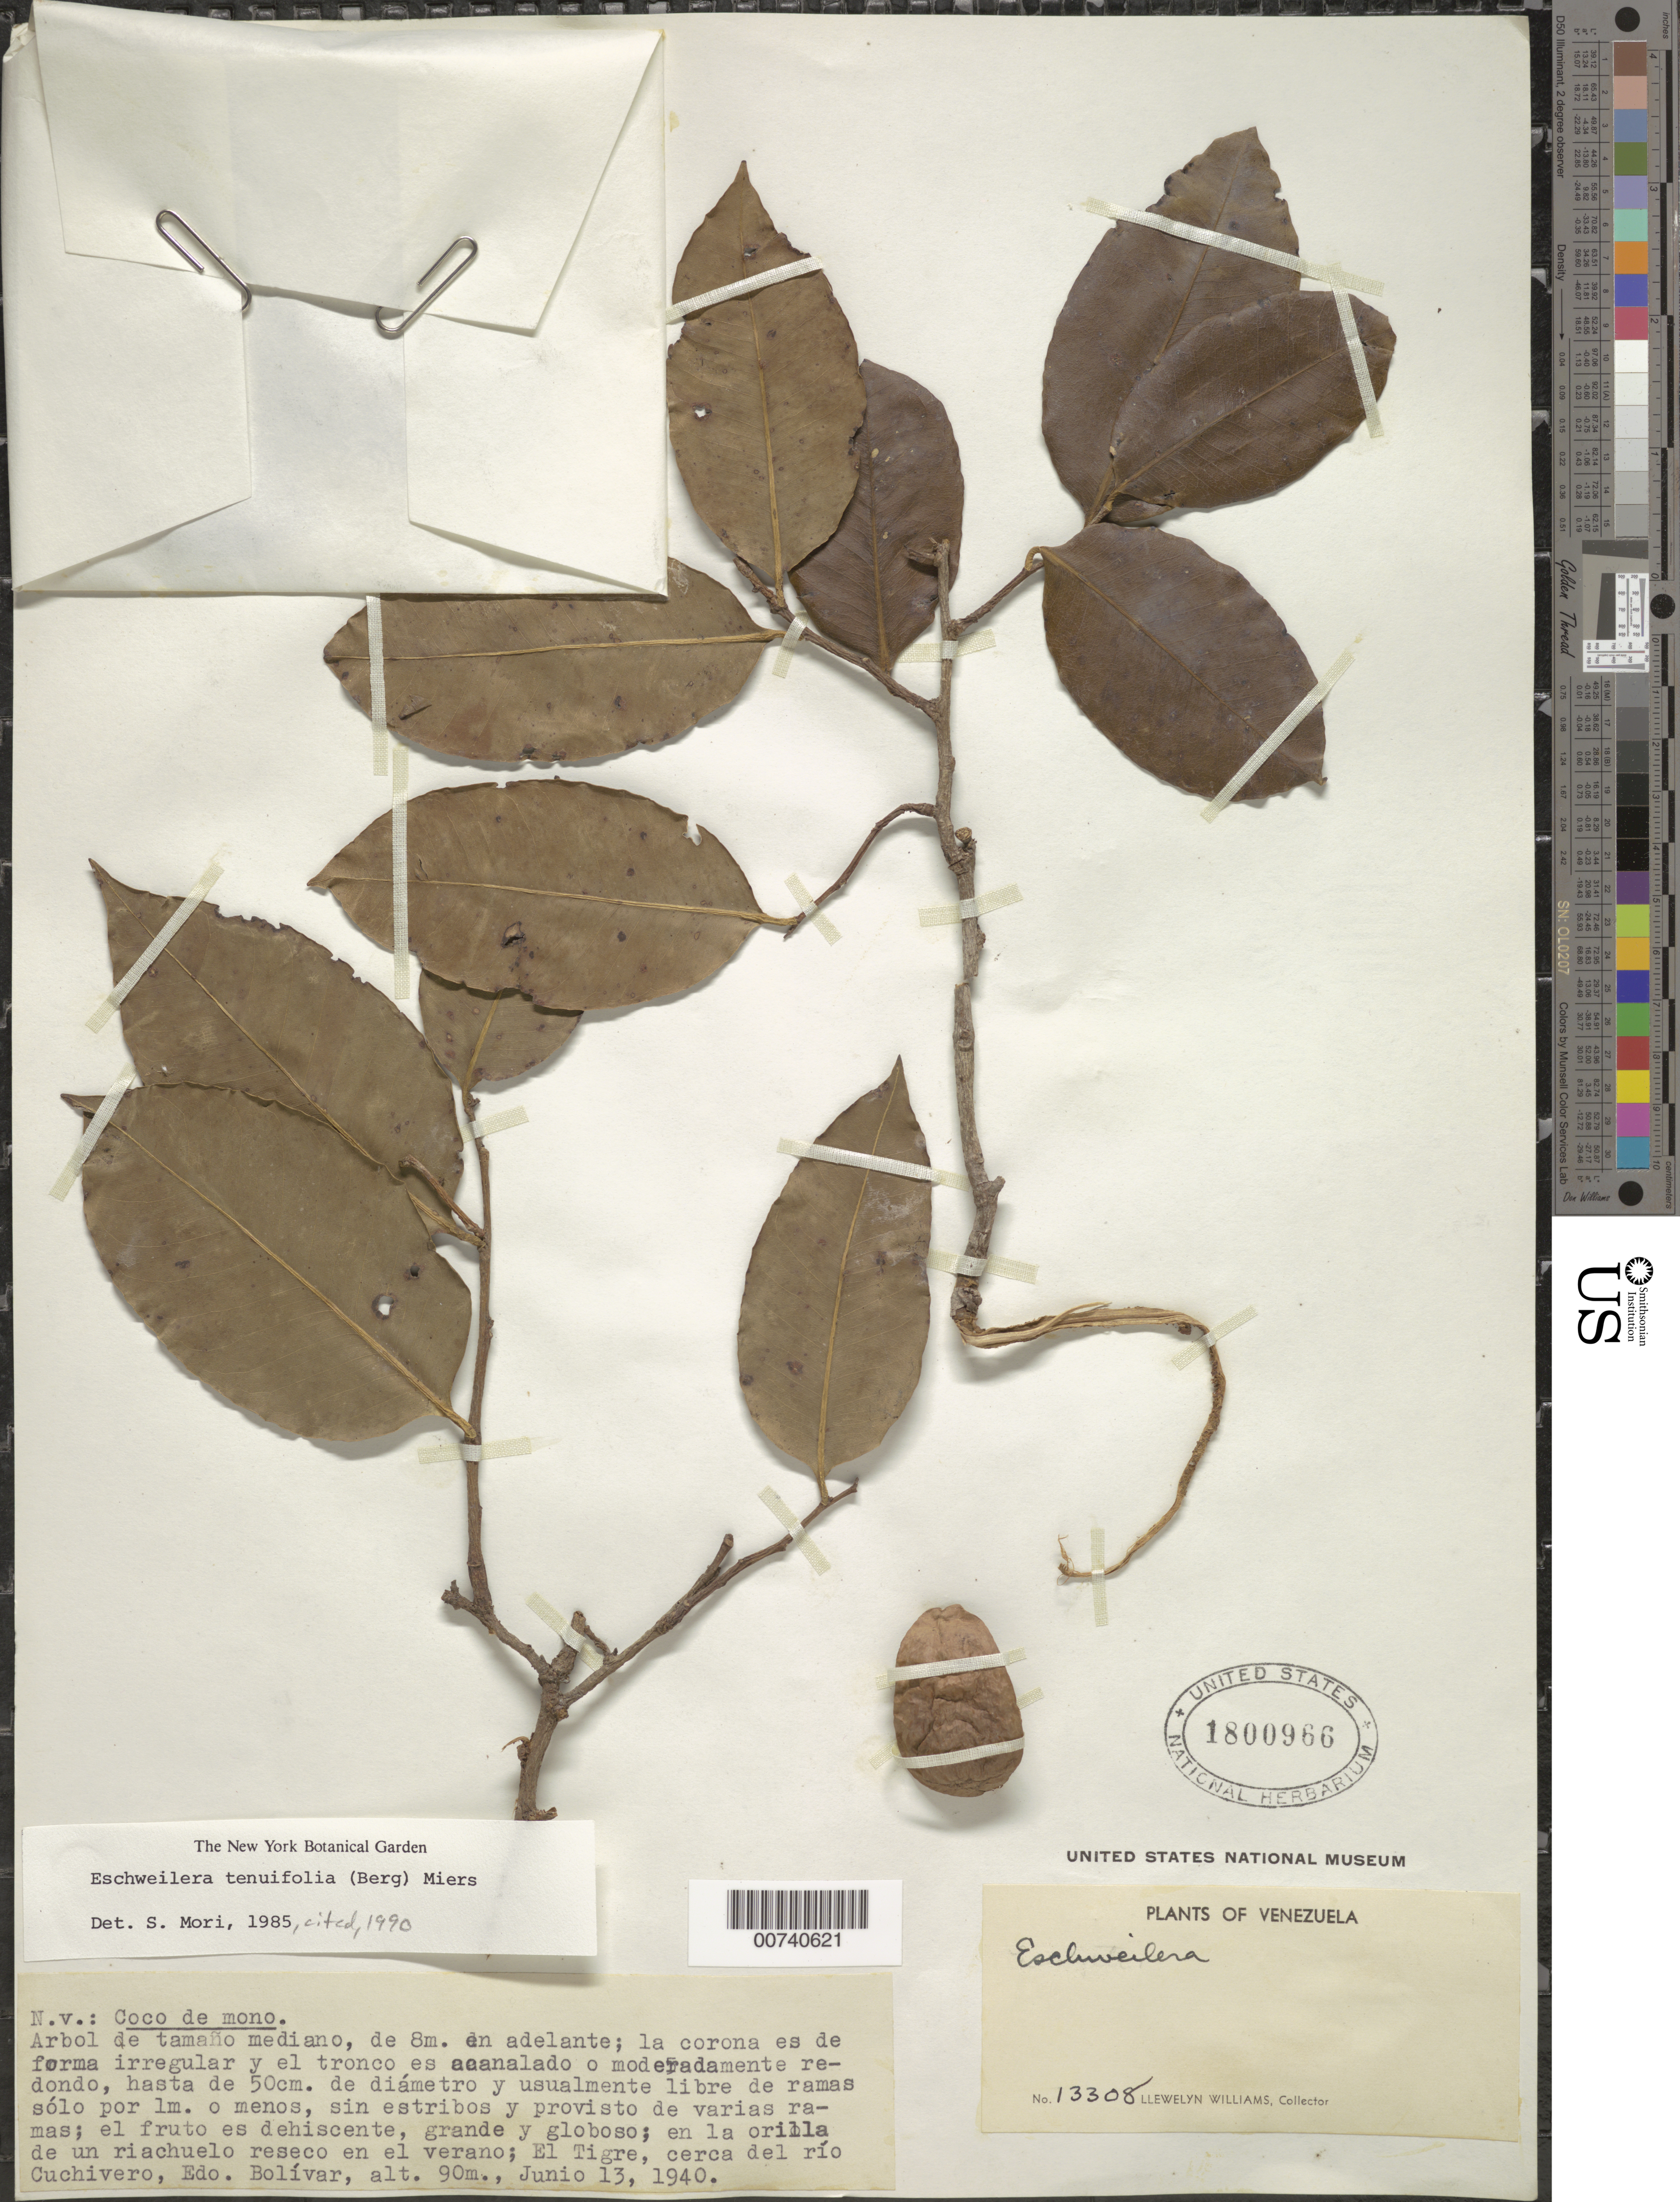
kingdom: Plantae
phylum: Tracheophyta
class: Magnoliopsida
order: Ericales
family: Lecythidaceae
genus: Eschweilera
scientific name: Eschweilera tenuifolia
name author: (O. Berg) Miers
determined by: Prance, G. T.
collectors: Ll. Williams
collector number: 13308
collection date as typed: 13-Jun-40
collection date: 1940-06-13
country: Venezuela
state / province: Bolívar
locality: El Tigre, cerca de El Río Cuchivero; San Vicente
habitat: Orilla de un riachuelo reseco en el verano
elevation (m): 95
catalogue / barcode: US 1800966